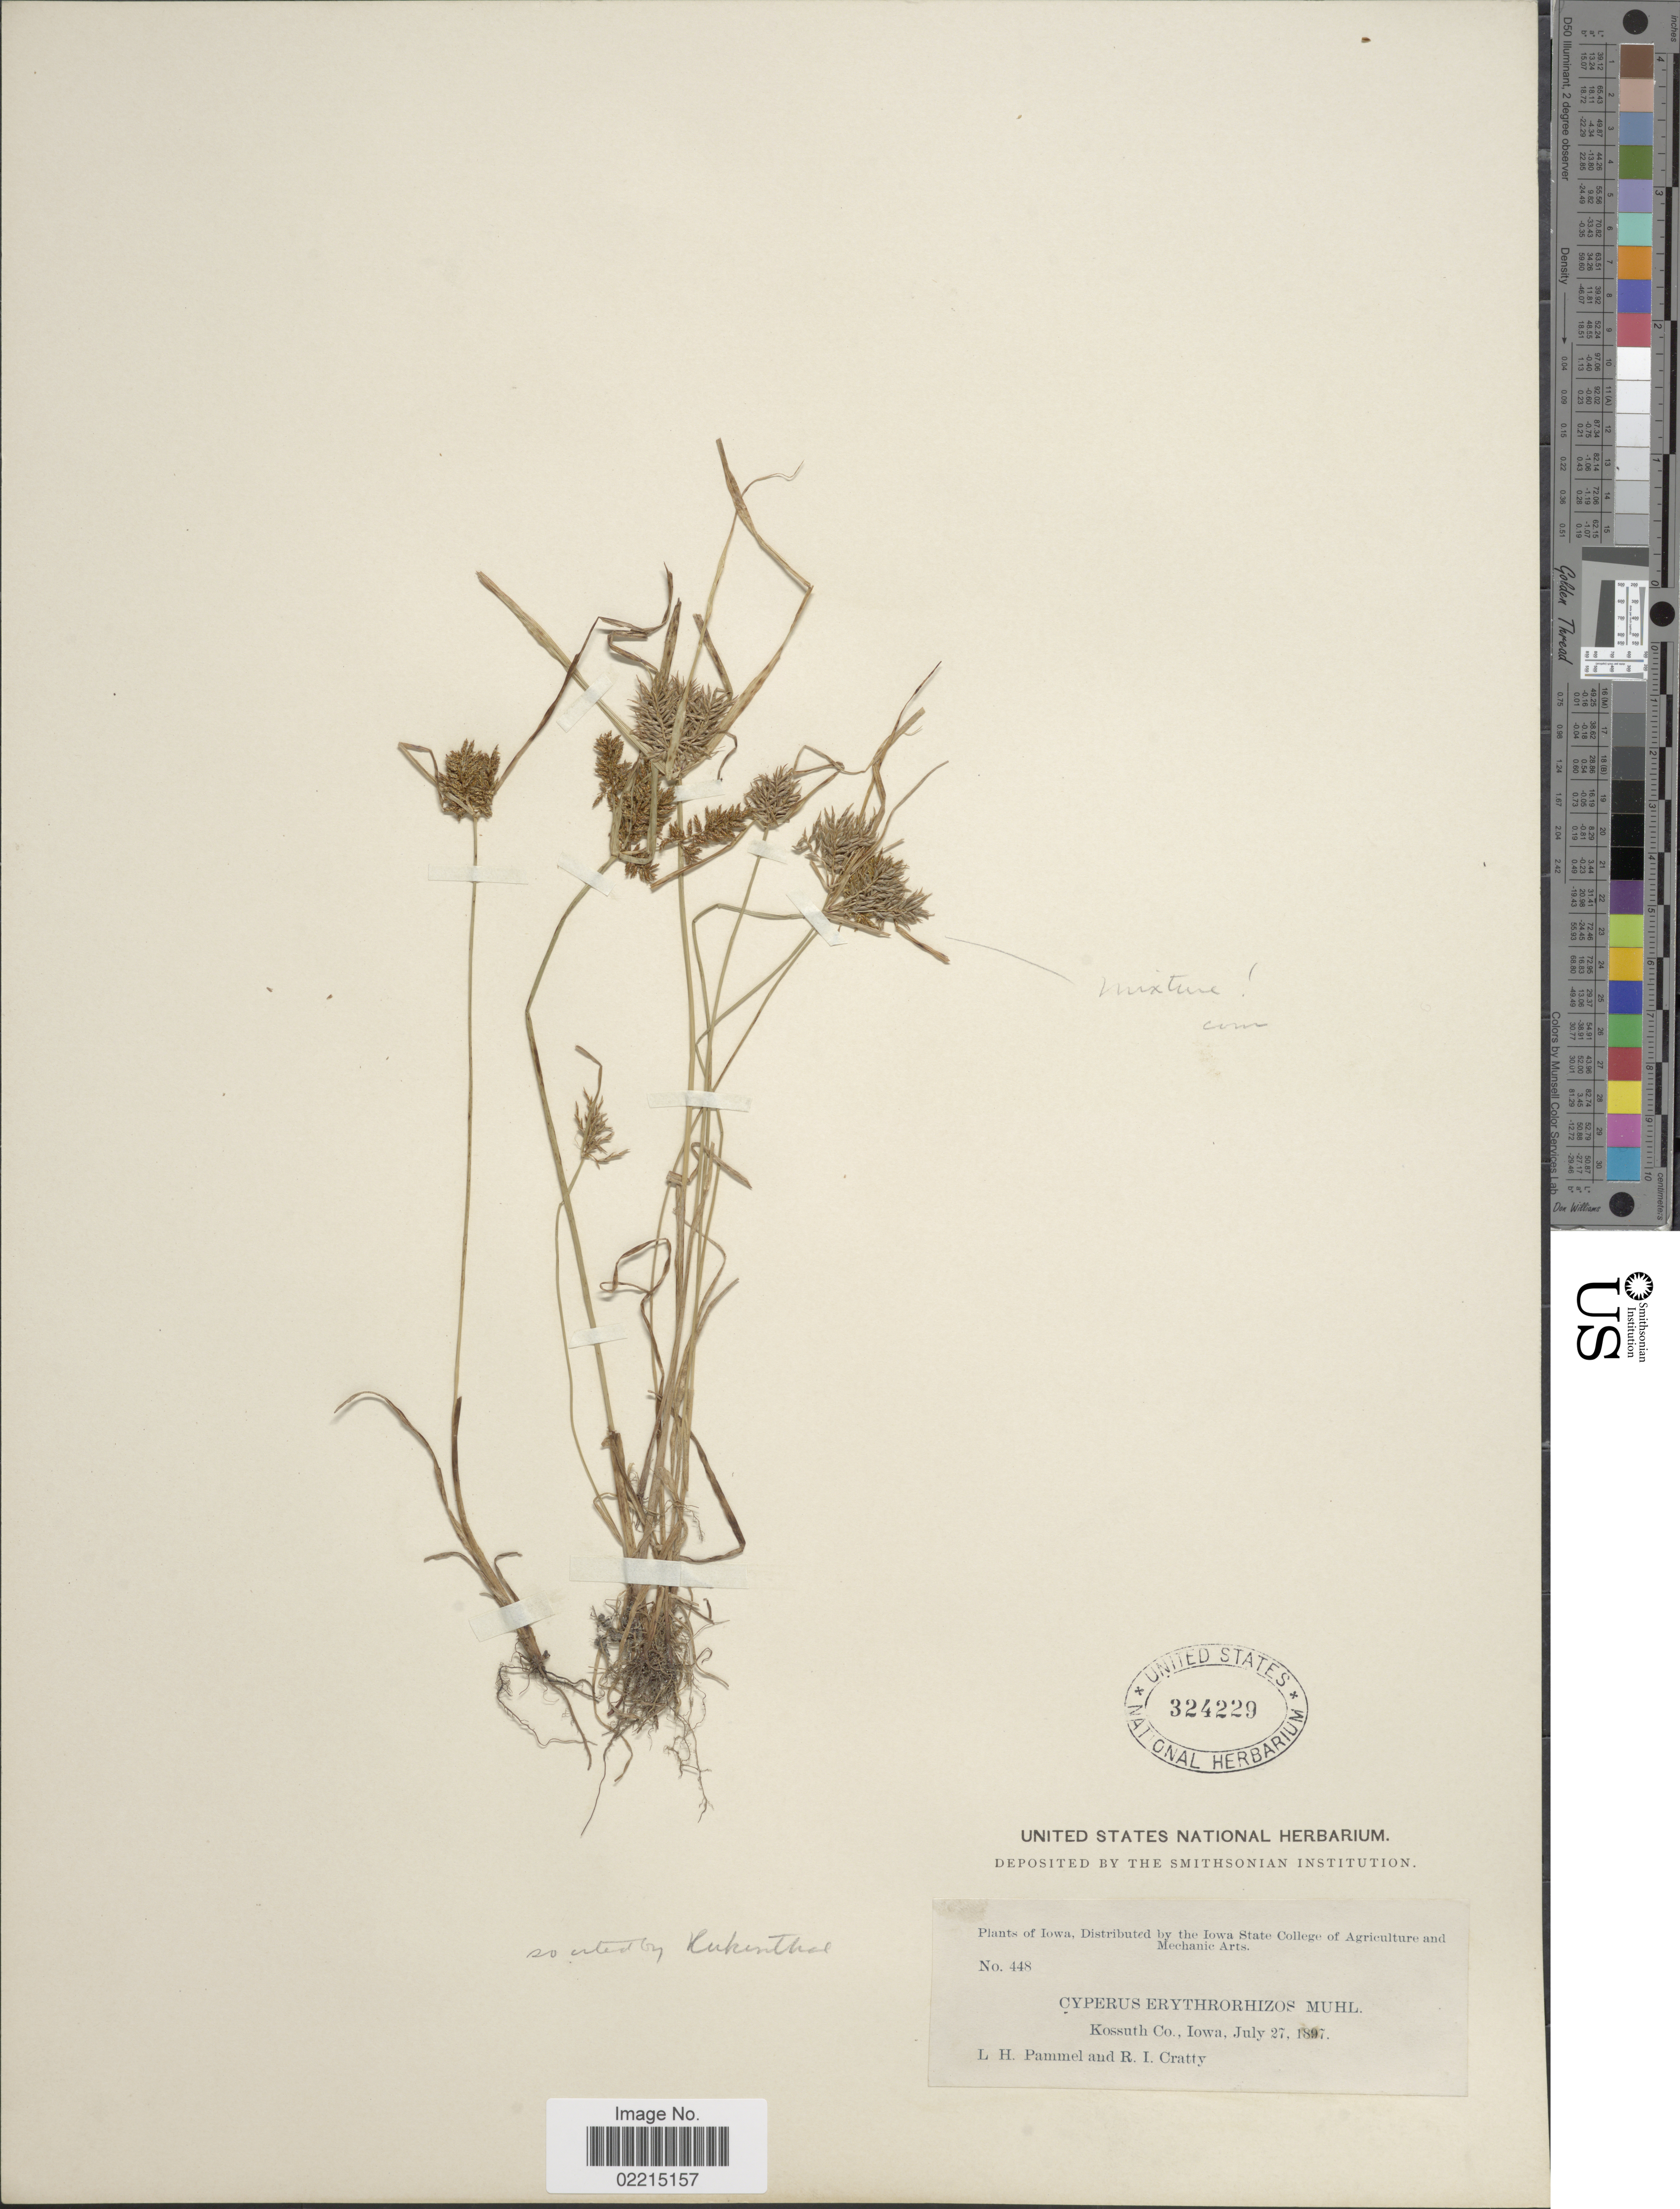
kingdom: Plantae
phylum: Tracheophyta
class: Liliopsida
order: Poales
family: Cyperaceae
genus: Cyperus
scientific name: Cyperus erythrorhizos Muhl.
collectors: L. Pammel & R. Cratty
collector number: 448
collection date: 1897-07-27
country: United States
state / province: Iowa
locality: Kossuth Co.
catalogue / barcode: US 324229